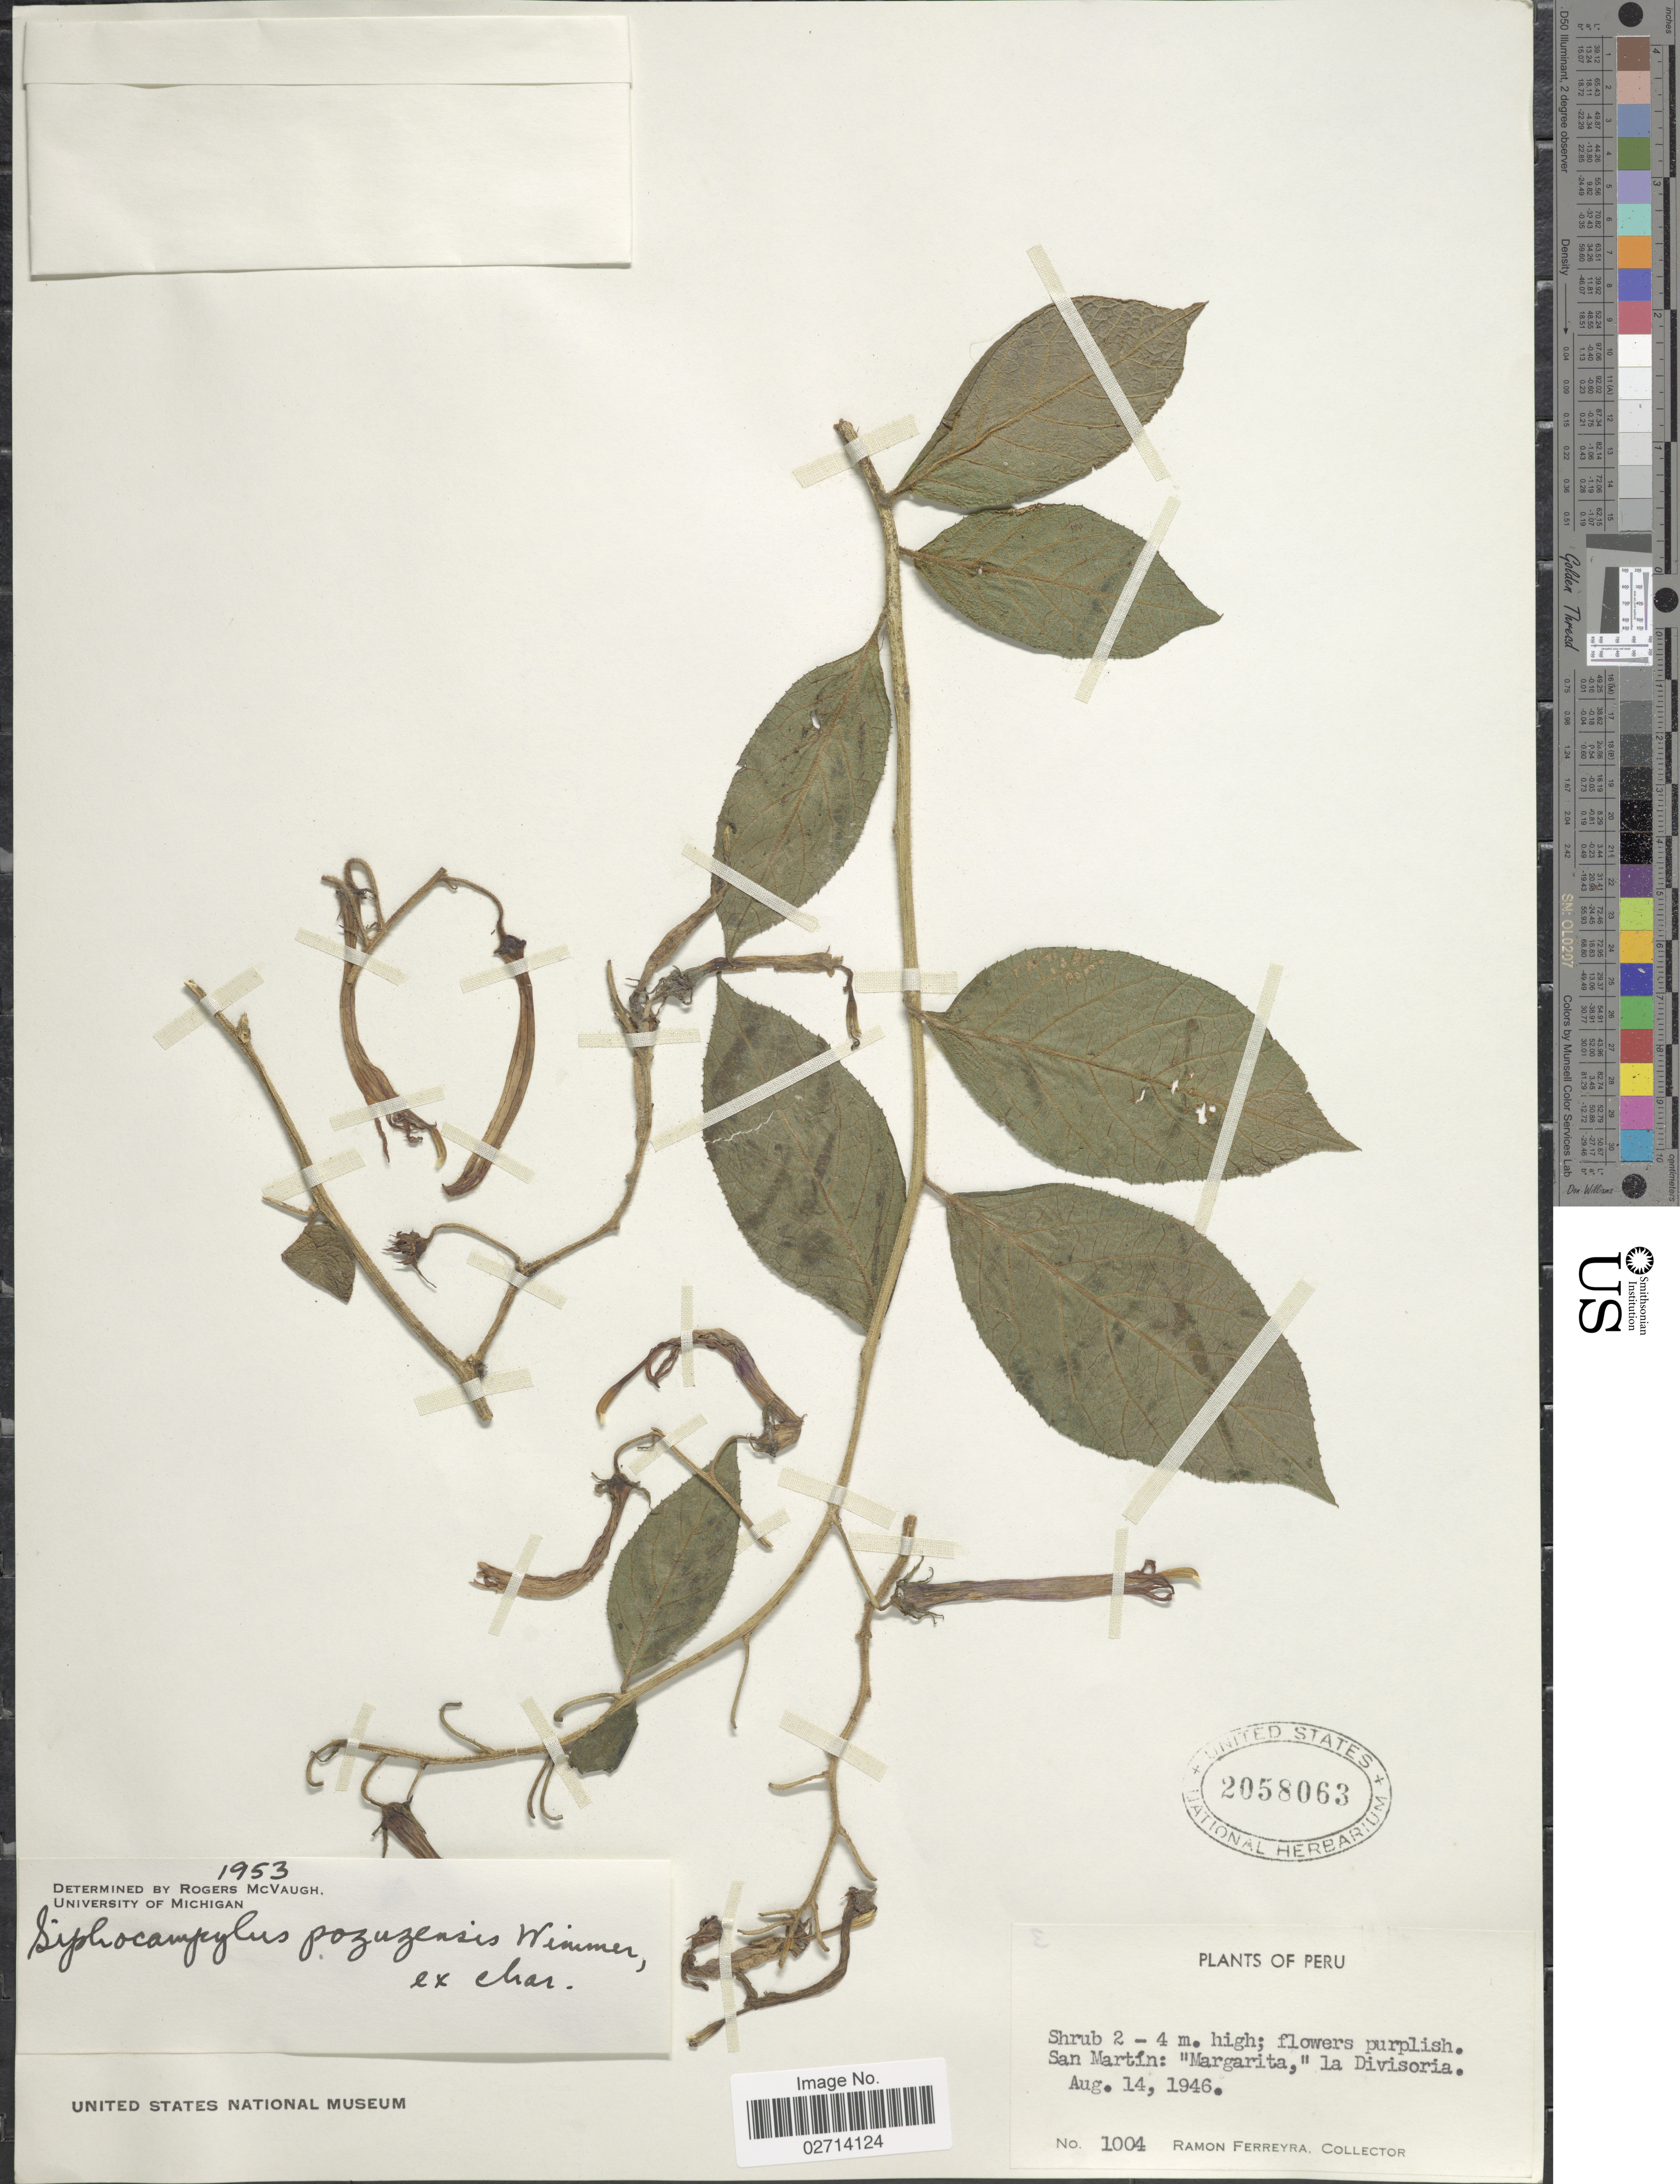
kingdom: Plantae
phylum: Tracheophyta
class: Magnoliopsida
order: Asterales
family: Campanulaceae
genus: Siphocampylus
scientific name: Siphocampylus pozuzensis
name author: E. Wimm.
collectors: R. A. Ferreyra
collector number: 1004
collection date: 1946-08-14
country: Peru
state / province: San Martín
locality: Margarita,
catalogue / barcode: US 2058063